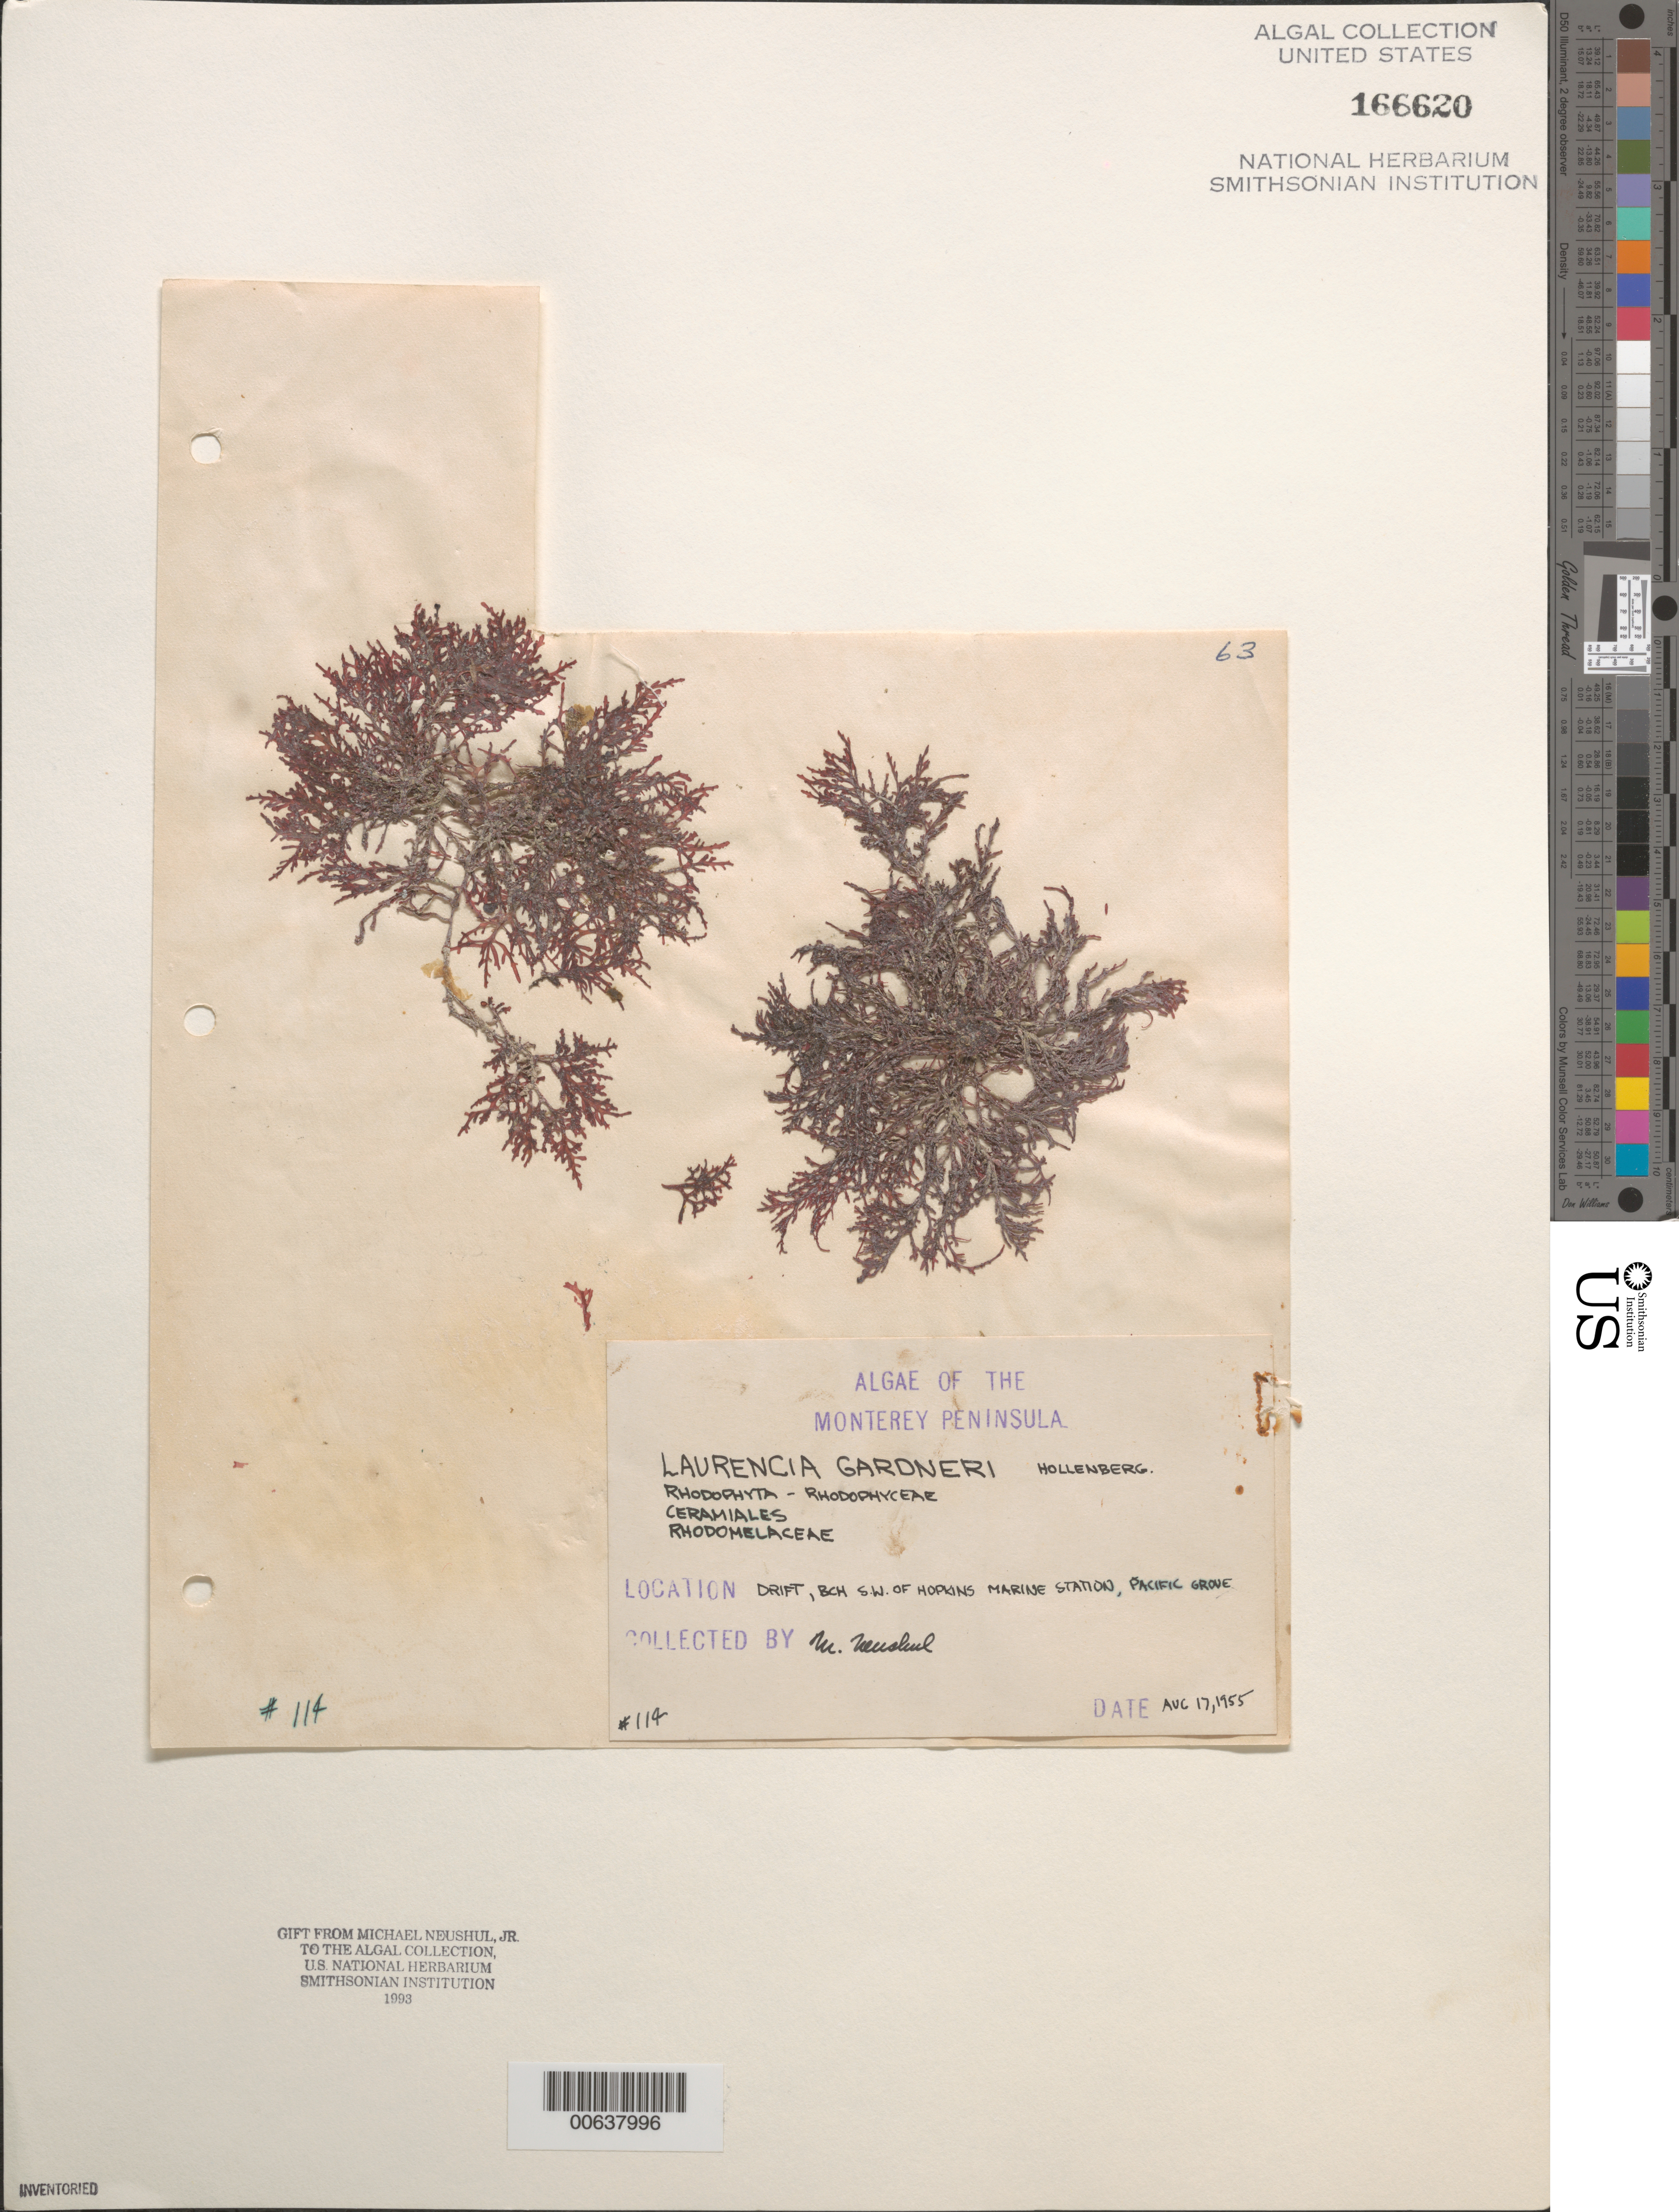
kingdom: Plantae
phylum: Rhodophyta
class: Florideophyceae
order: Ceramiales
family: Rhodomelaceae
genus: Laurencia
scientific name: Laurencia gardneri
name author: Hollenb. in G.M. Sm. & Hollenb.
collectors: M. Neushul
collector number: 114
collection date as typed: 17 Aug 1955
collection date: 1955-08-17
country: United States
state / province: California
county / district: Monterey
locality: Pacific Grove, beach southwest of Hopkins Marine Station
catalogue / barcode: US 166620